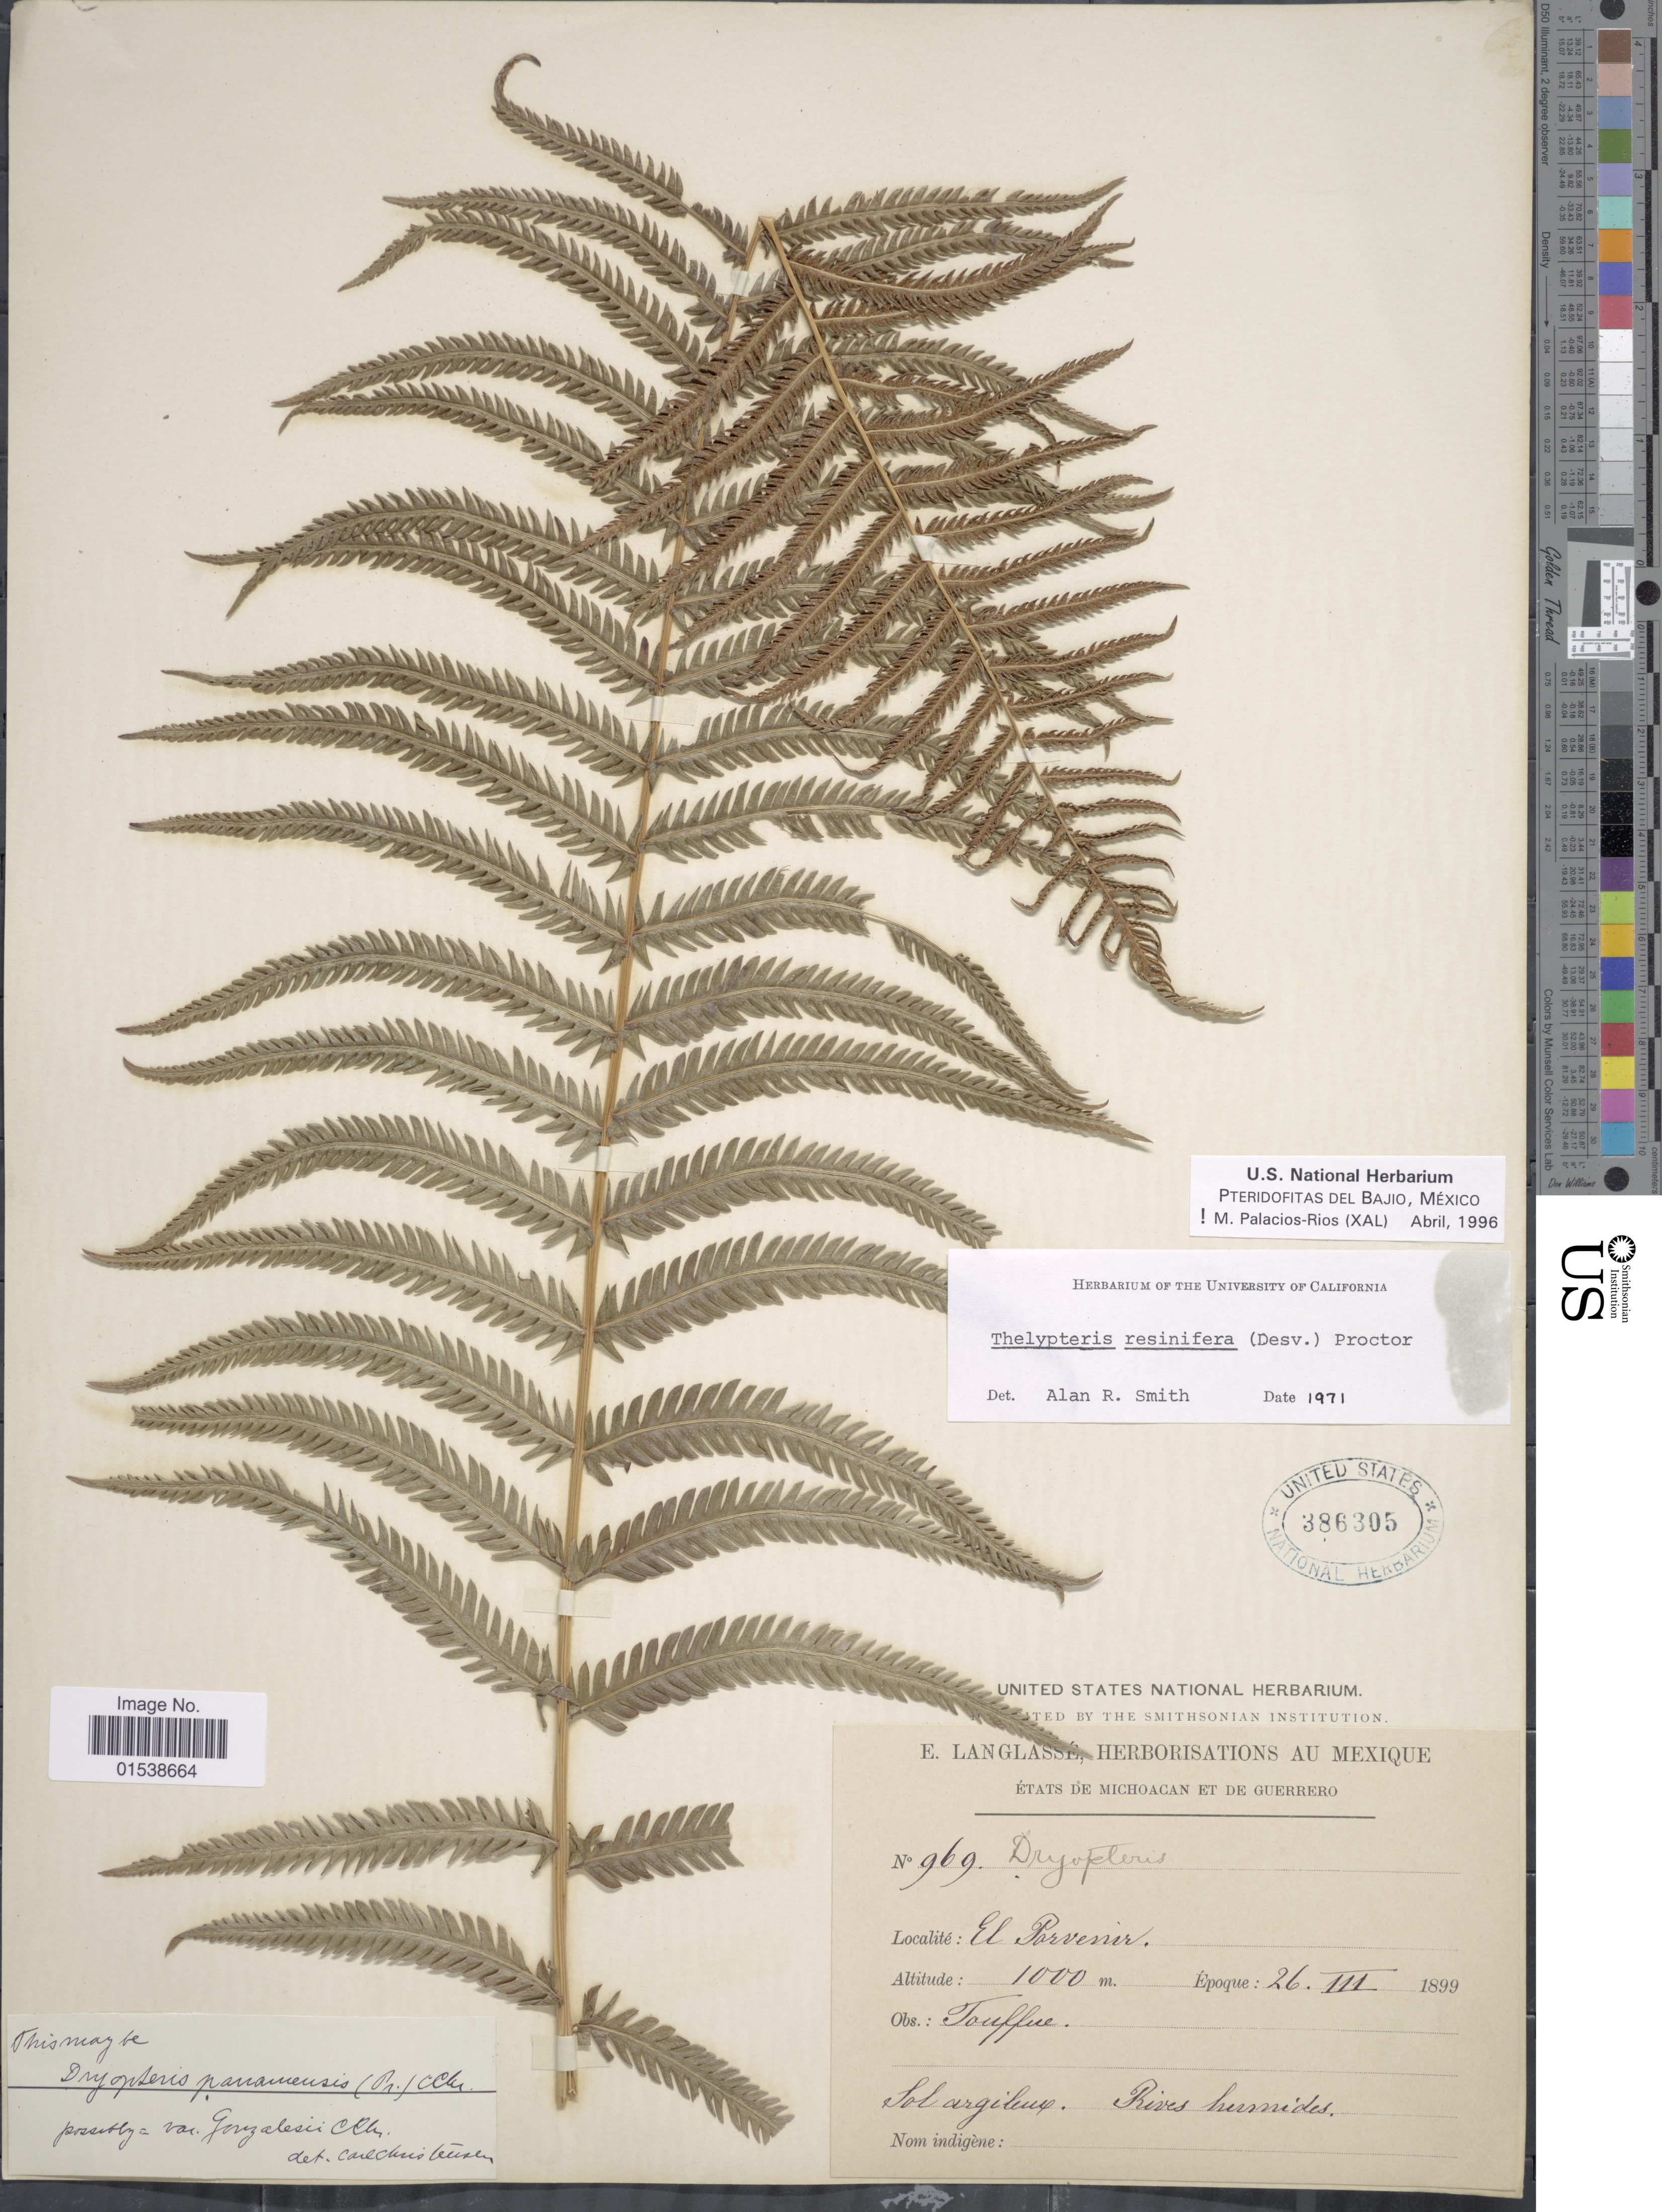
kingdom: Plantae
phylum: Tracheophyta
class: Polypodiopsida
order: Polypodiales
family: Thelypteridaceae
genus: Amauropelta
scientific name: Amauropelta resinifera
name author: (Desv.) Pic. Serm.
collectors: ex herb. E. Langlasse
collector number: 969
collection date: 1899-03-26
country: Mexico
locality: Etats de Michoacan et de Guerrero, El Porvenir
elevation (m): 1000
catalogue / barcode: US 386305